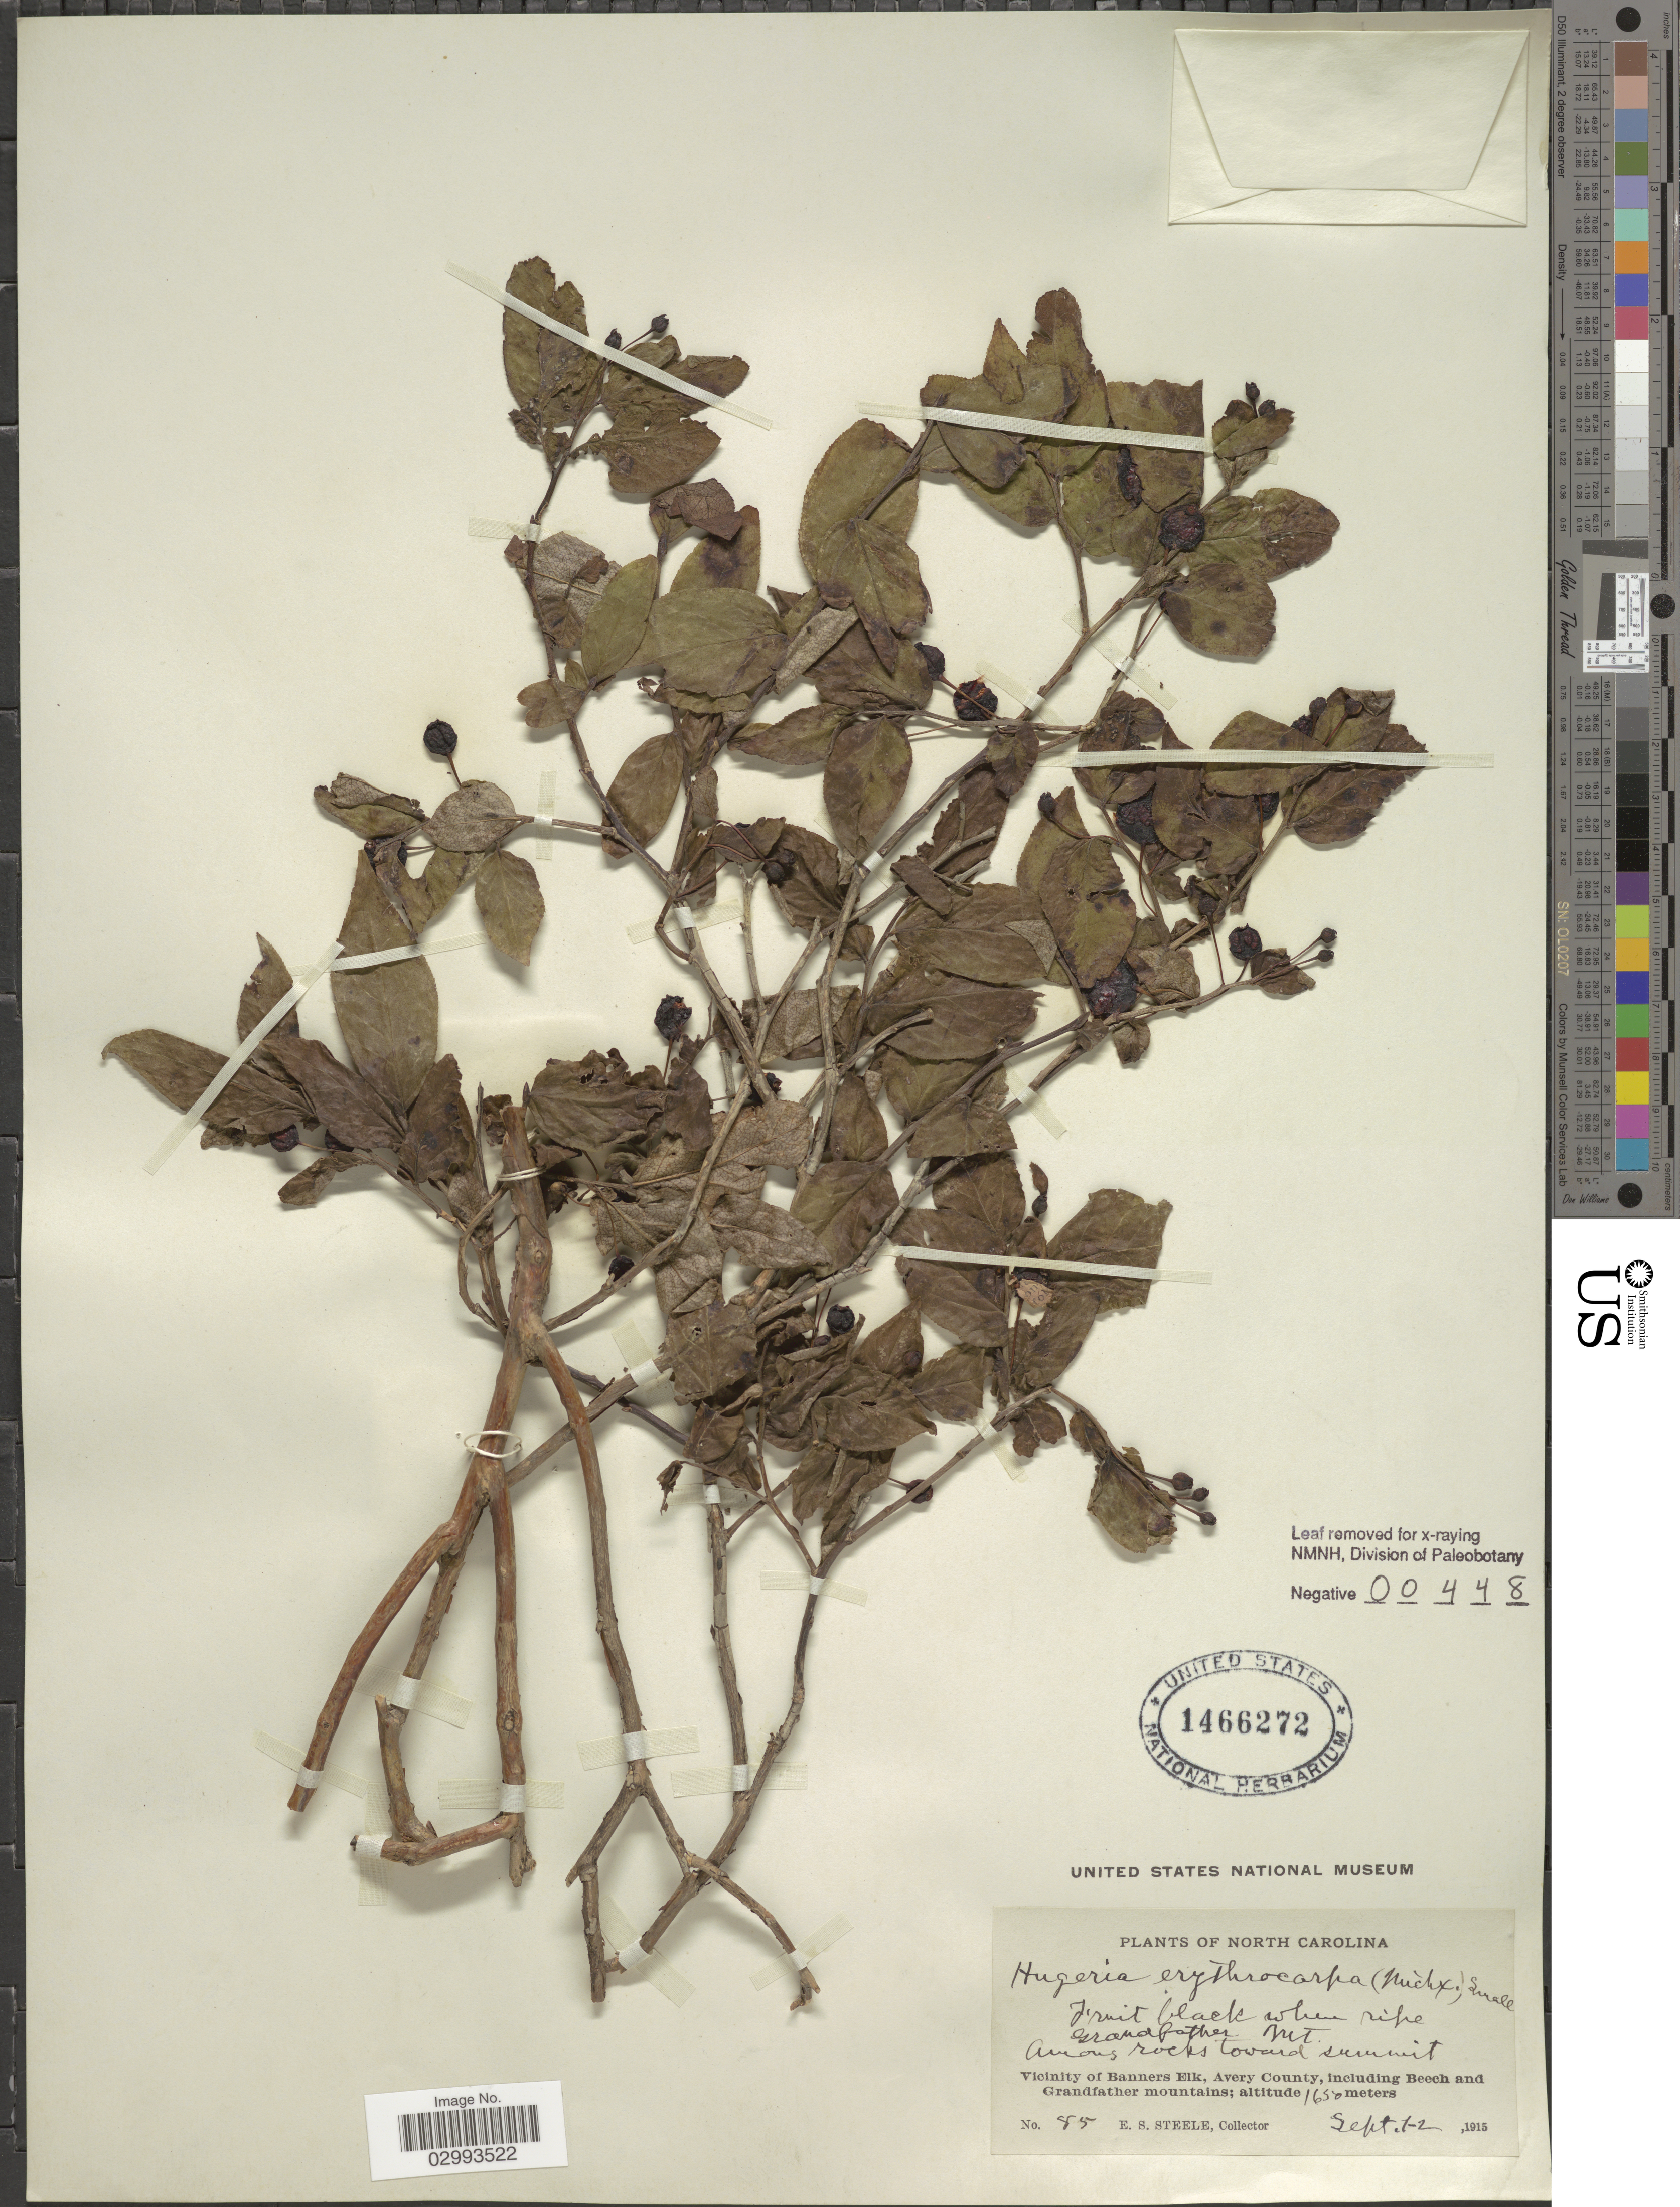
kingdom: Plantae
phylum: Tracheophyta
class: Magnoliopsida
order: Ericales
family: Ericaceae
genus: Hugeria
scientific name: Hugeria erythrocarpa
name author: (Michx.) Small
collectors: E. Steele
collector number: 85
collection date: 1915-09-01/1915-09-02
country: United States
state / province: North Carolina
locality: Grandfather Mt. Among rocks toward summit. Vicinity of Banners Elk, Avery County, including Beech and Grandfather mountains.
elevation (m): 1650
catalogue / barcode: US 1466272